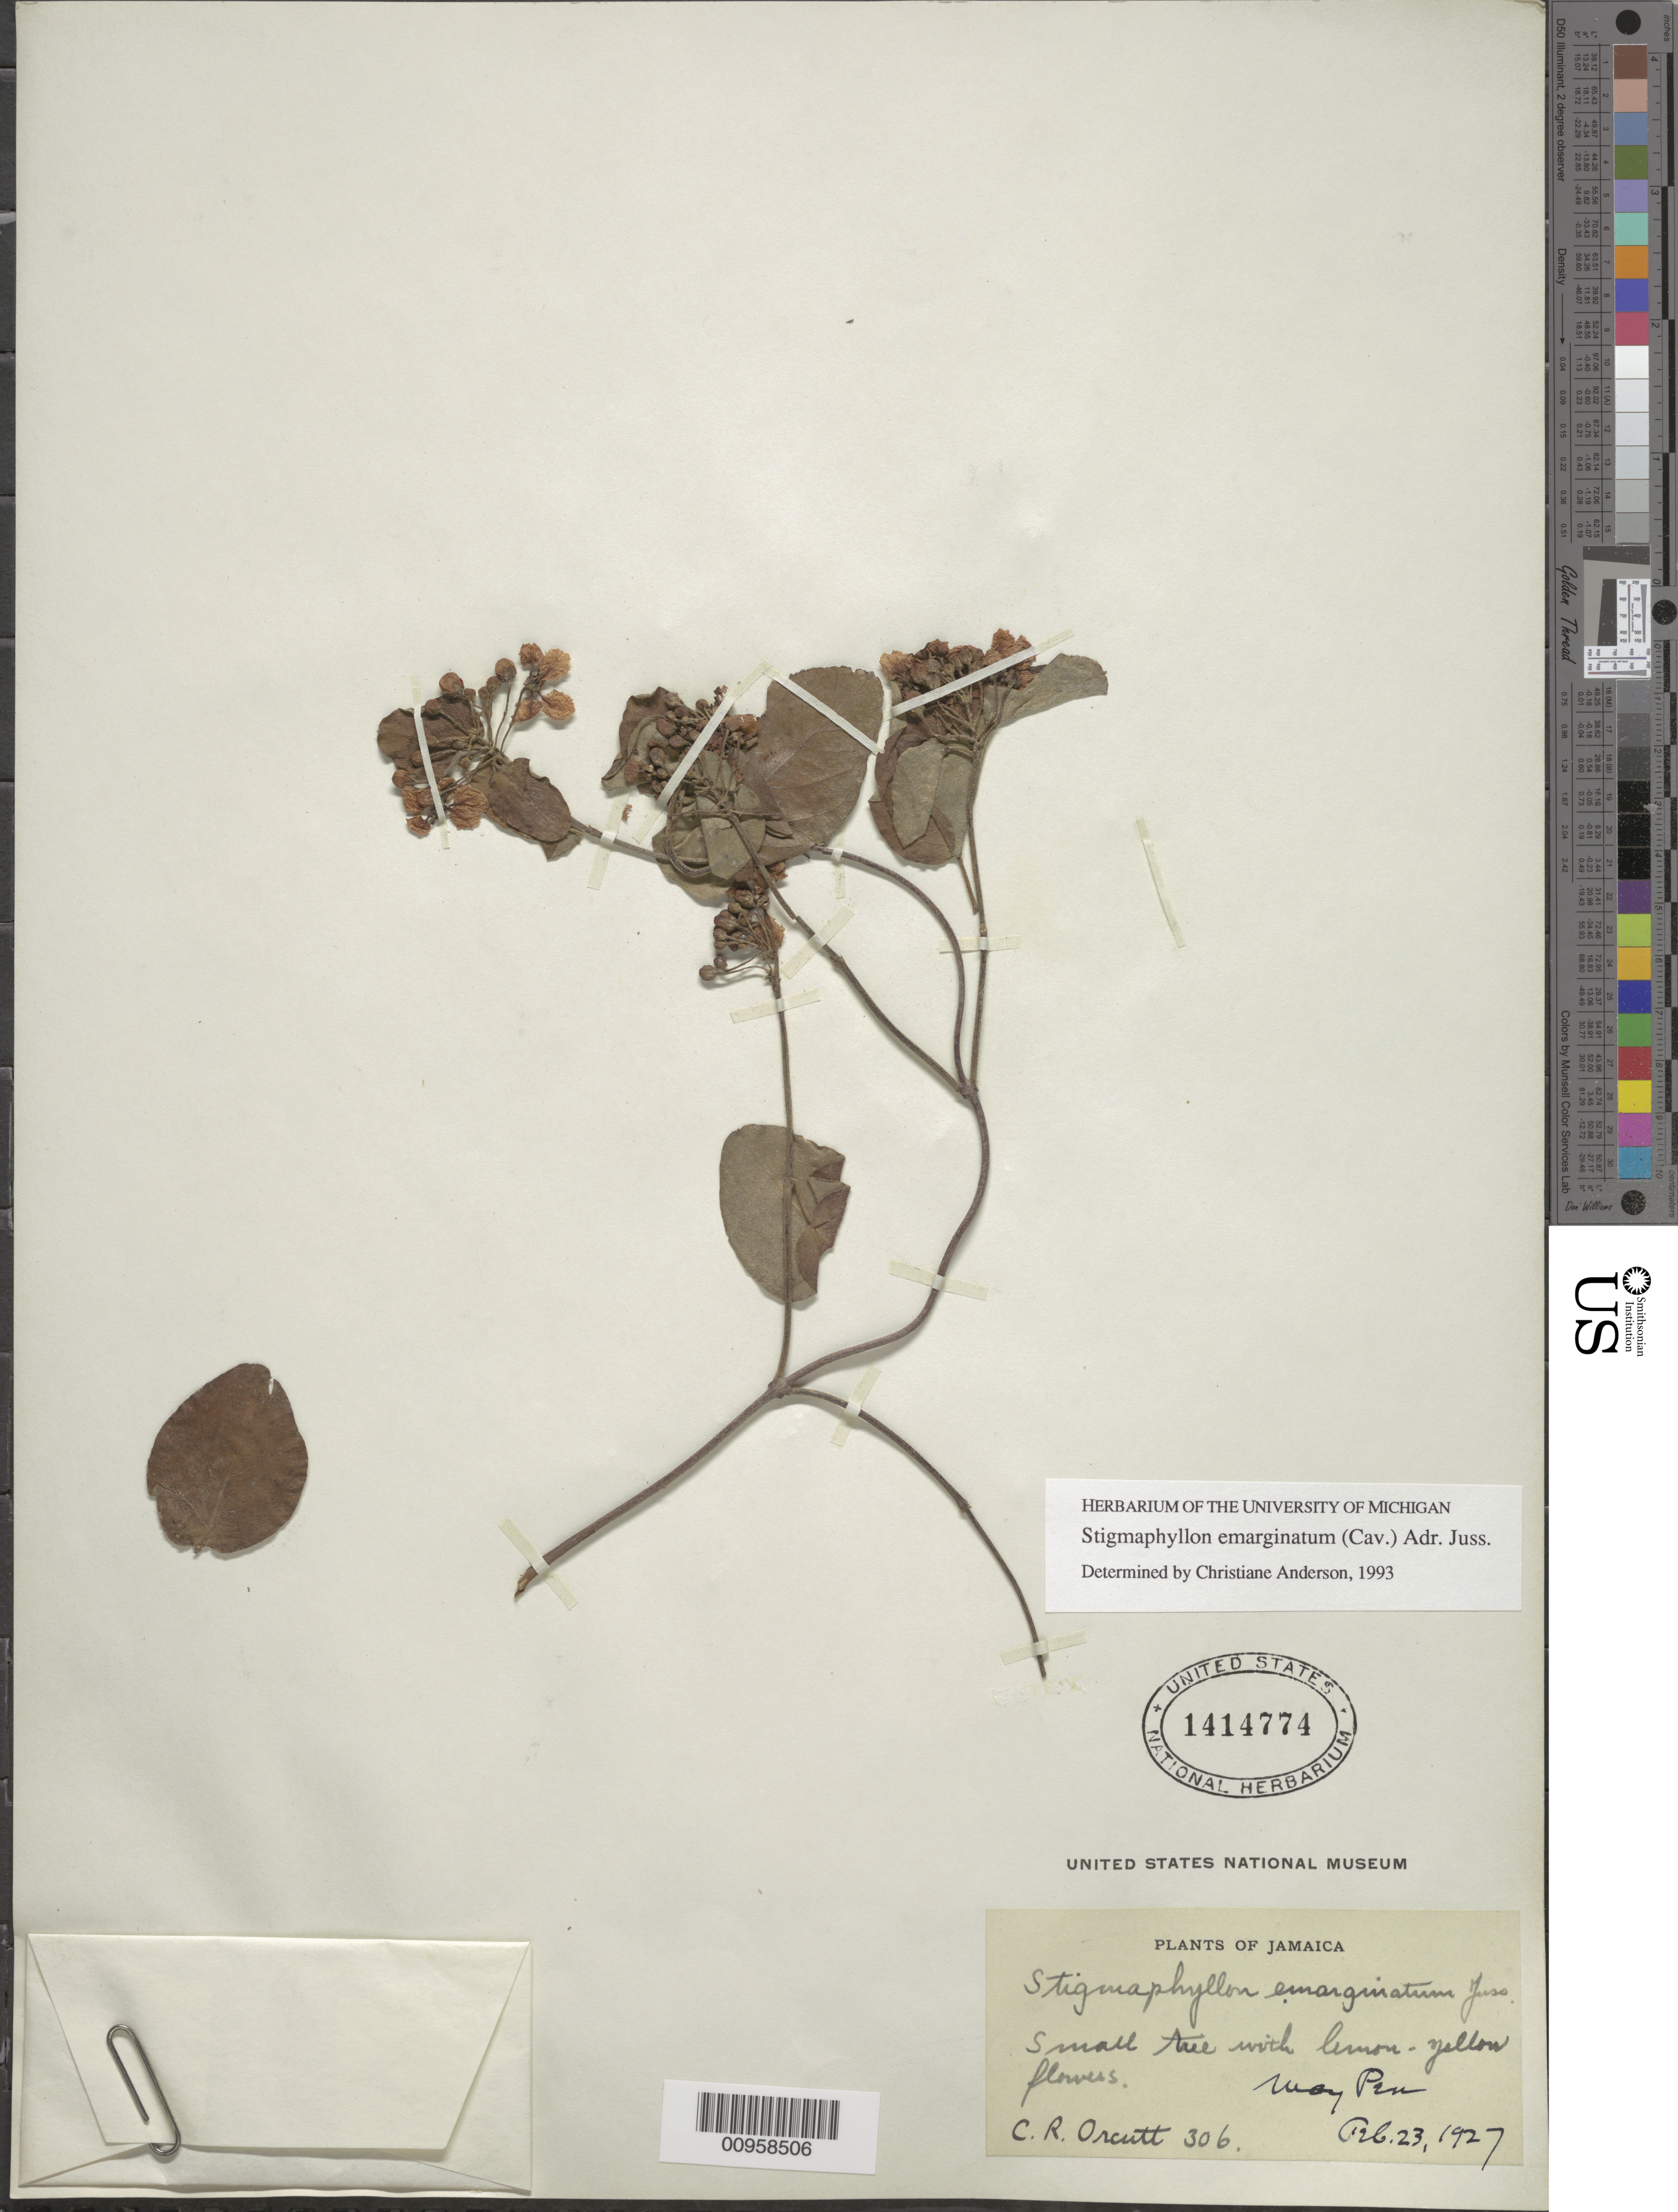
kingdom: Plantae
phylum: Tracheophyta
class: Magnoliopsida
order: Malpighiales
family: Malpighiaceae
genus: Stigmaphyllon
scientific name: Stigmaphyllon emarginatum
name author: (Cav.) A. Juss.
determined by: Anderson, C.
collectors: C. R. Orcutt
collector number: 306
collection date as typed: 23 Feb 1927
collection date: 1927-02-23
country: Jamaica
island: Jamaica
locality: Way Pen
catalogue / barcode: US 1414774